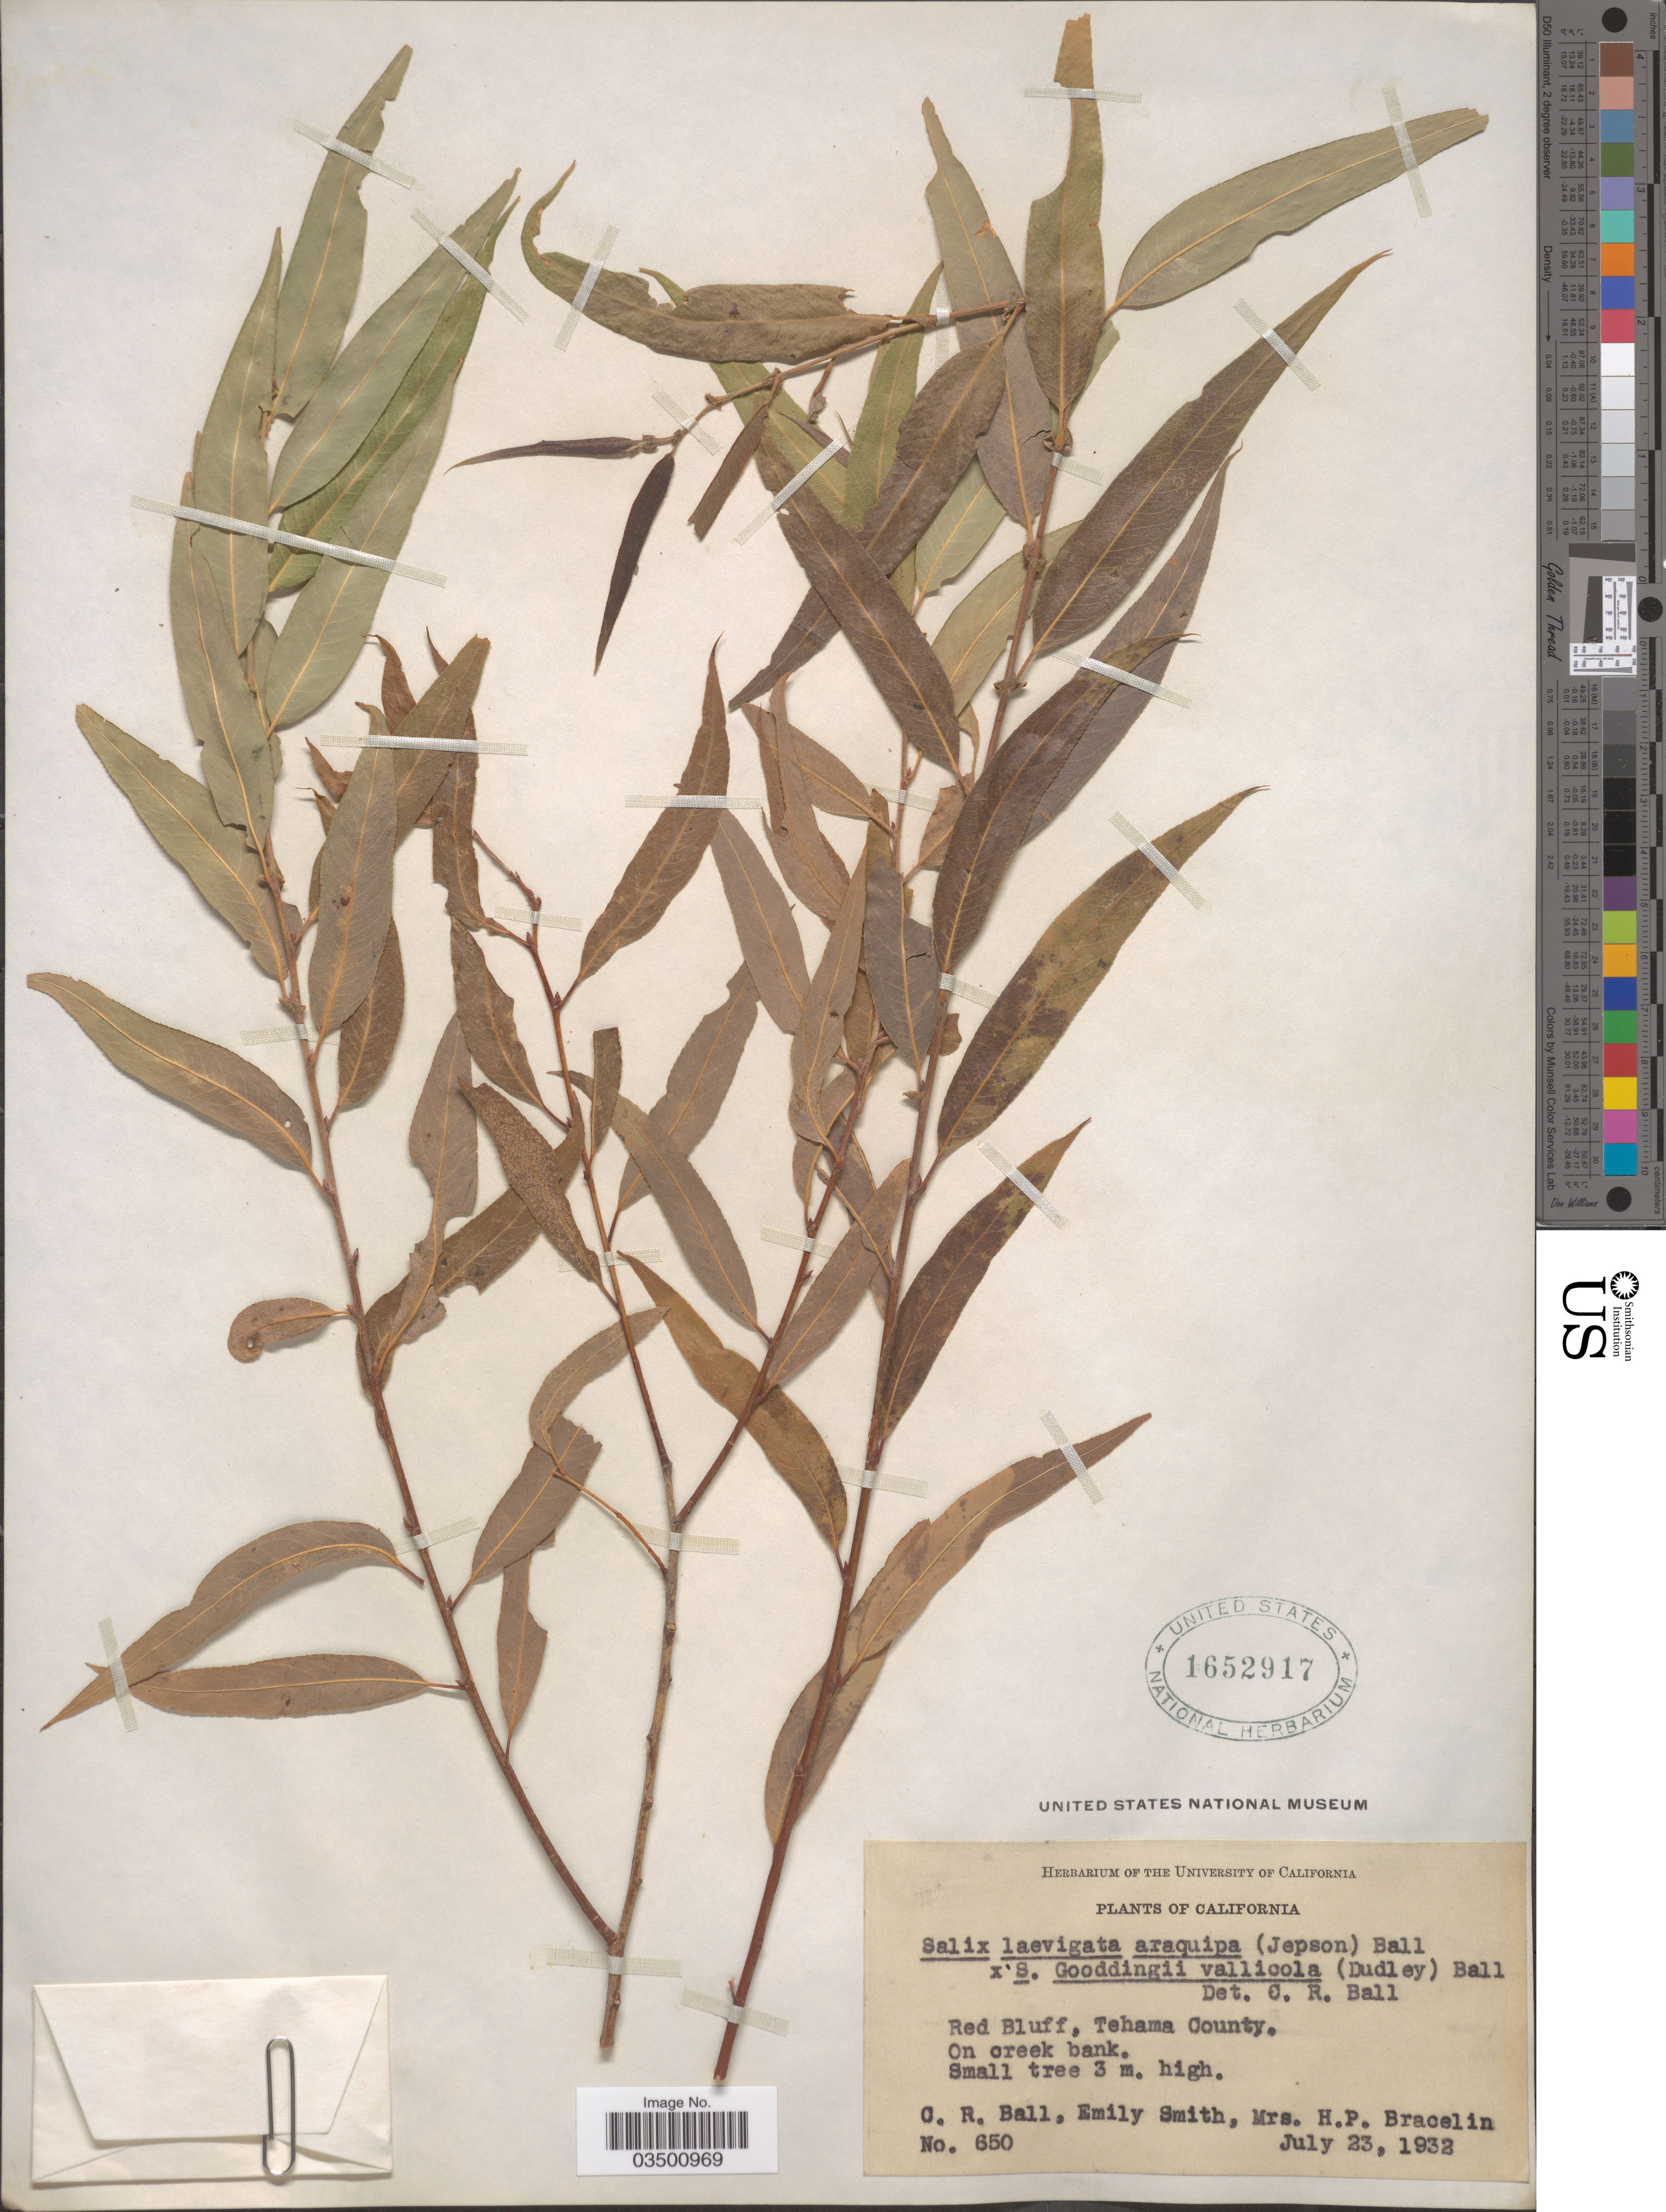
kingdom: Plantae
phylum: Tracheophyta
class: Magnoliopsida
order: Malpighiales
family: Salicaceae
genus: Salix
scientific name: Salix laevigata var. araquipa x S. gooddingii var. vallicola (Dudley) C.R. Ball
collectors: C. R. Ball, E. Smith & H. Bracelin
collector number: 650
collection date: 1932-07-23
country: United States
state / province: California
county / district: Tehama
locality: Red Bluff, Tehama County. On creek bank.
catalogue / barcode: US 1652917